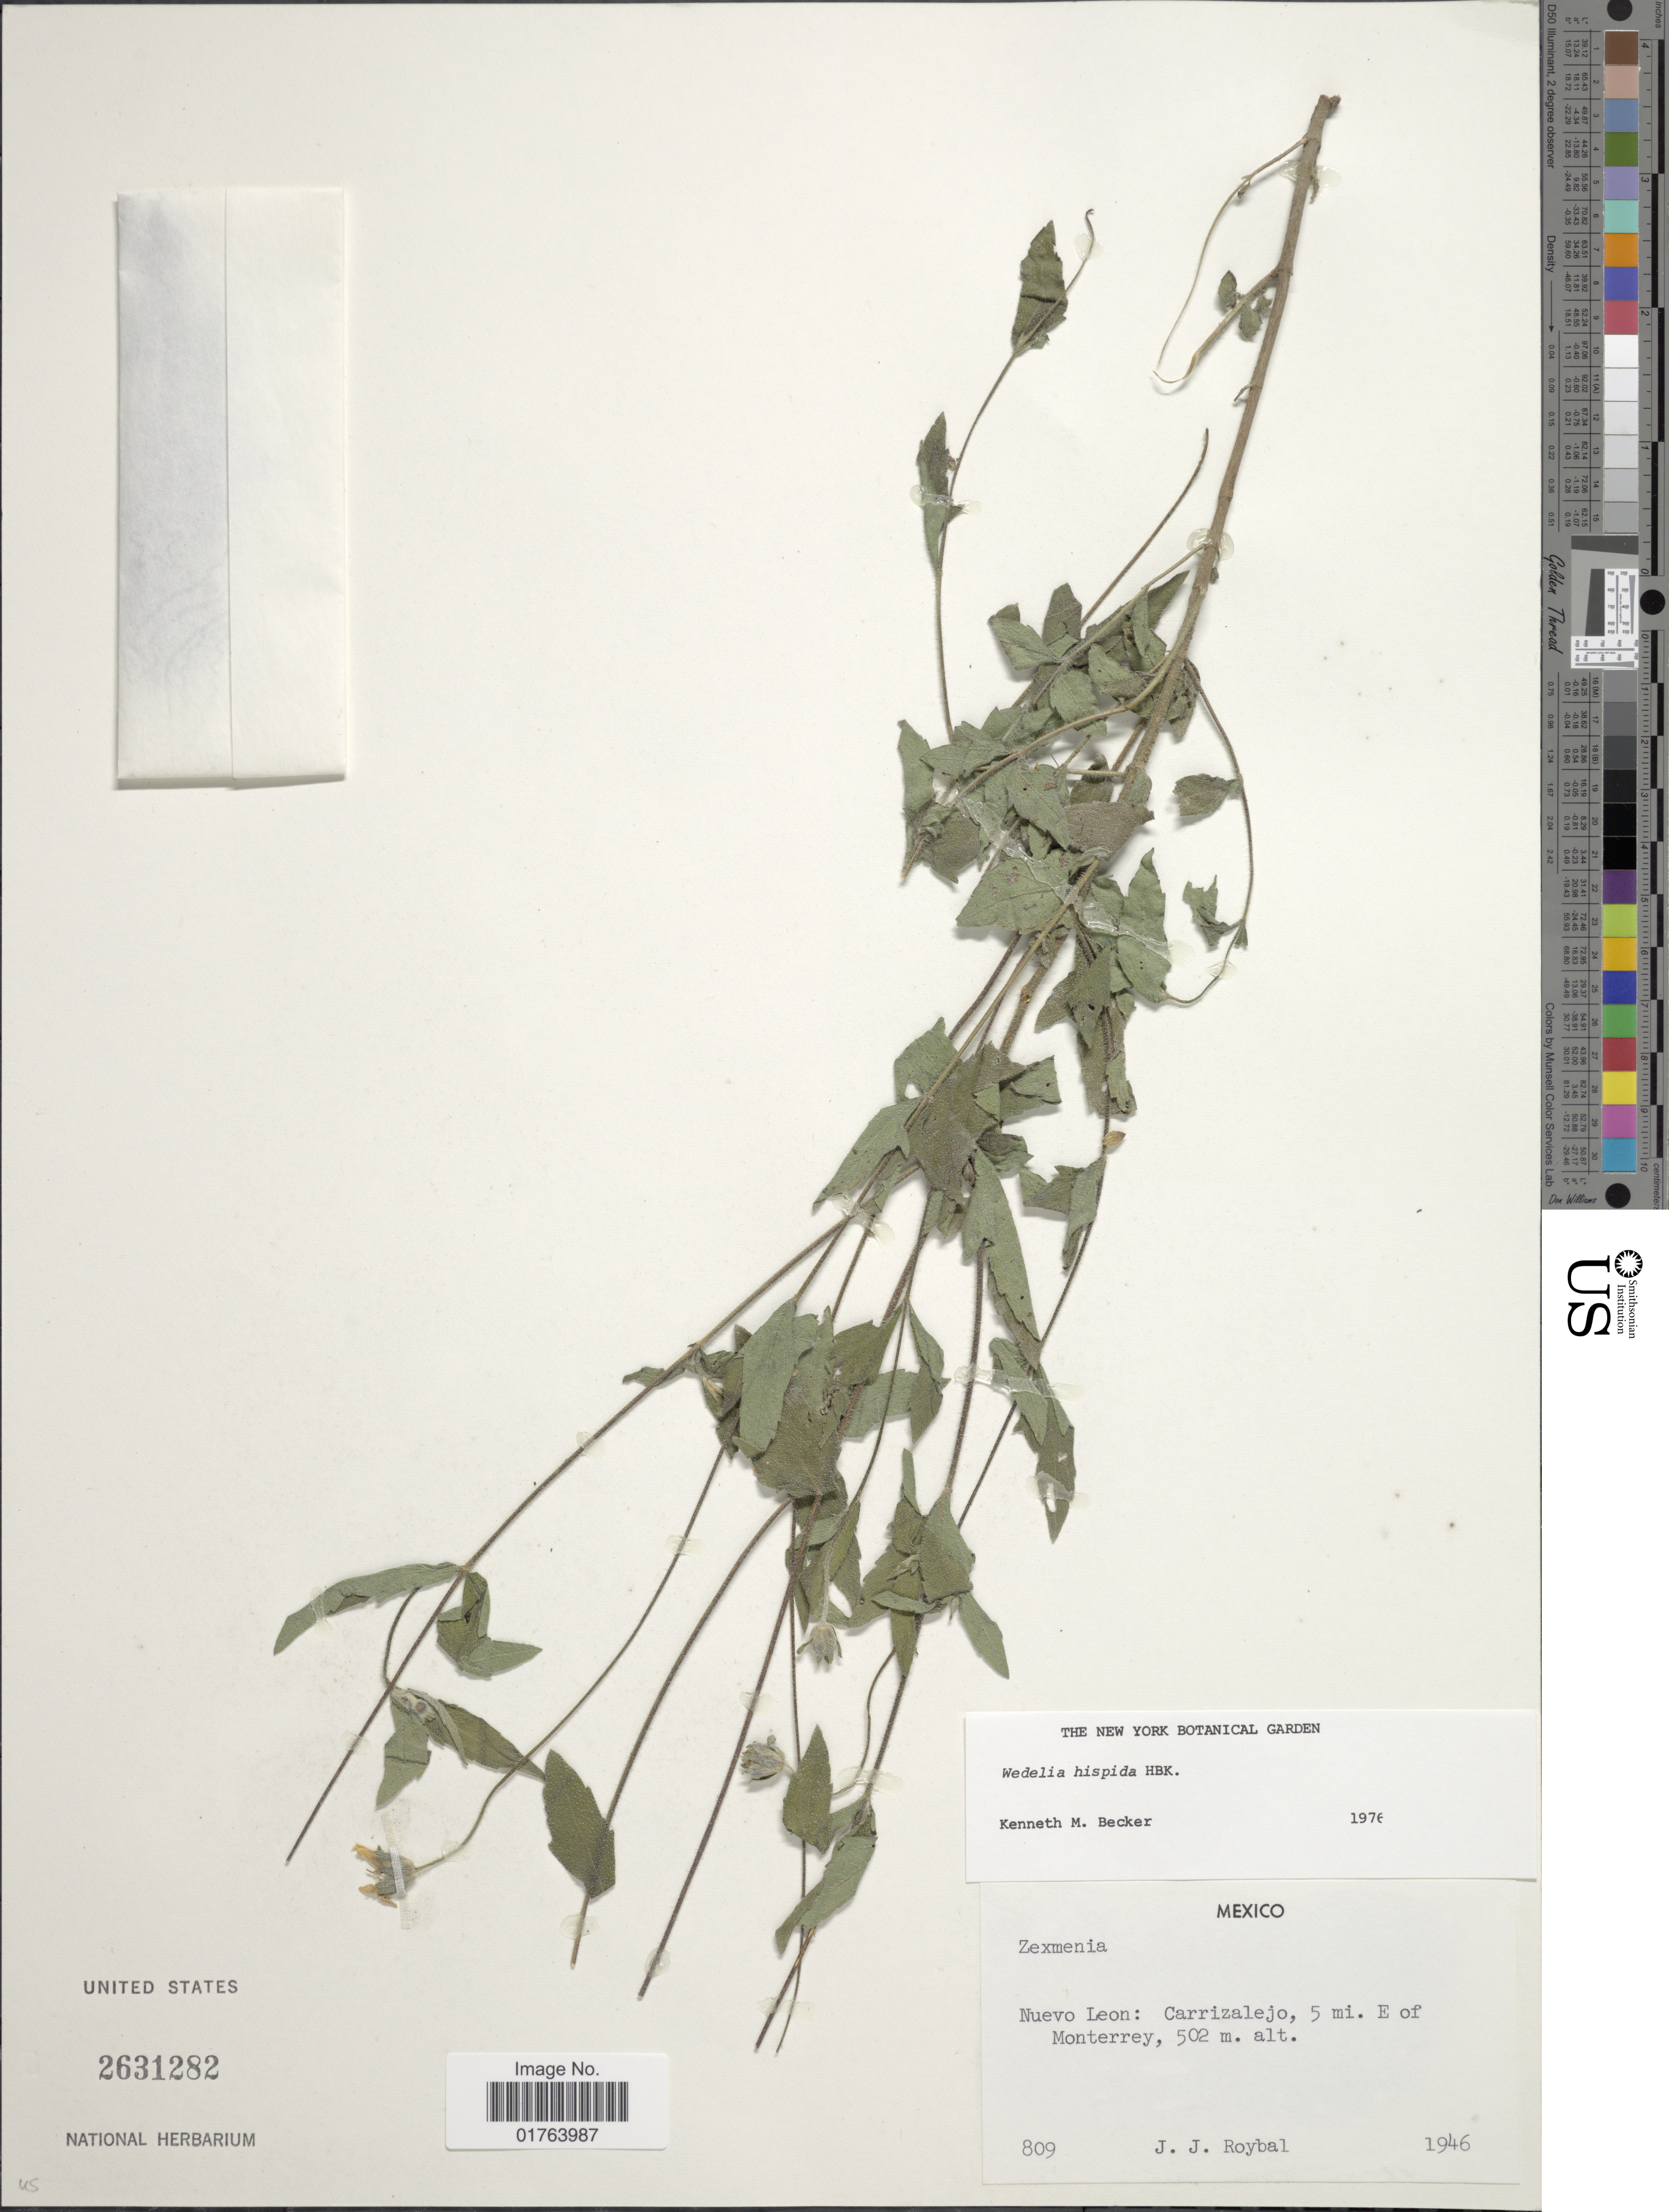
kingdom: Plantae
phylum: Tracheophyta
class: Magnoliopsida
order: Asterales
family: Asteraceae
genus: Wedelia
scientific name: Wedelia acapulcensis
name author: Kunth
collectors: J. J. Roybal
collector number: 809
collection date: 1946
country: Mexico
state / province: Nuevo León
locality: Carrizalejo, 5 mi. E of Monterrey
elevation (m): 502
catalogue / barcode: US 2631282